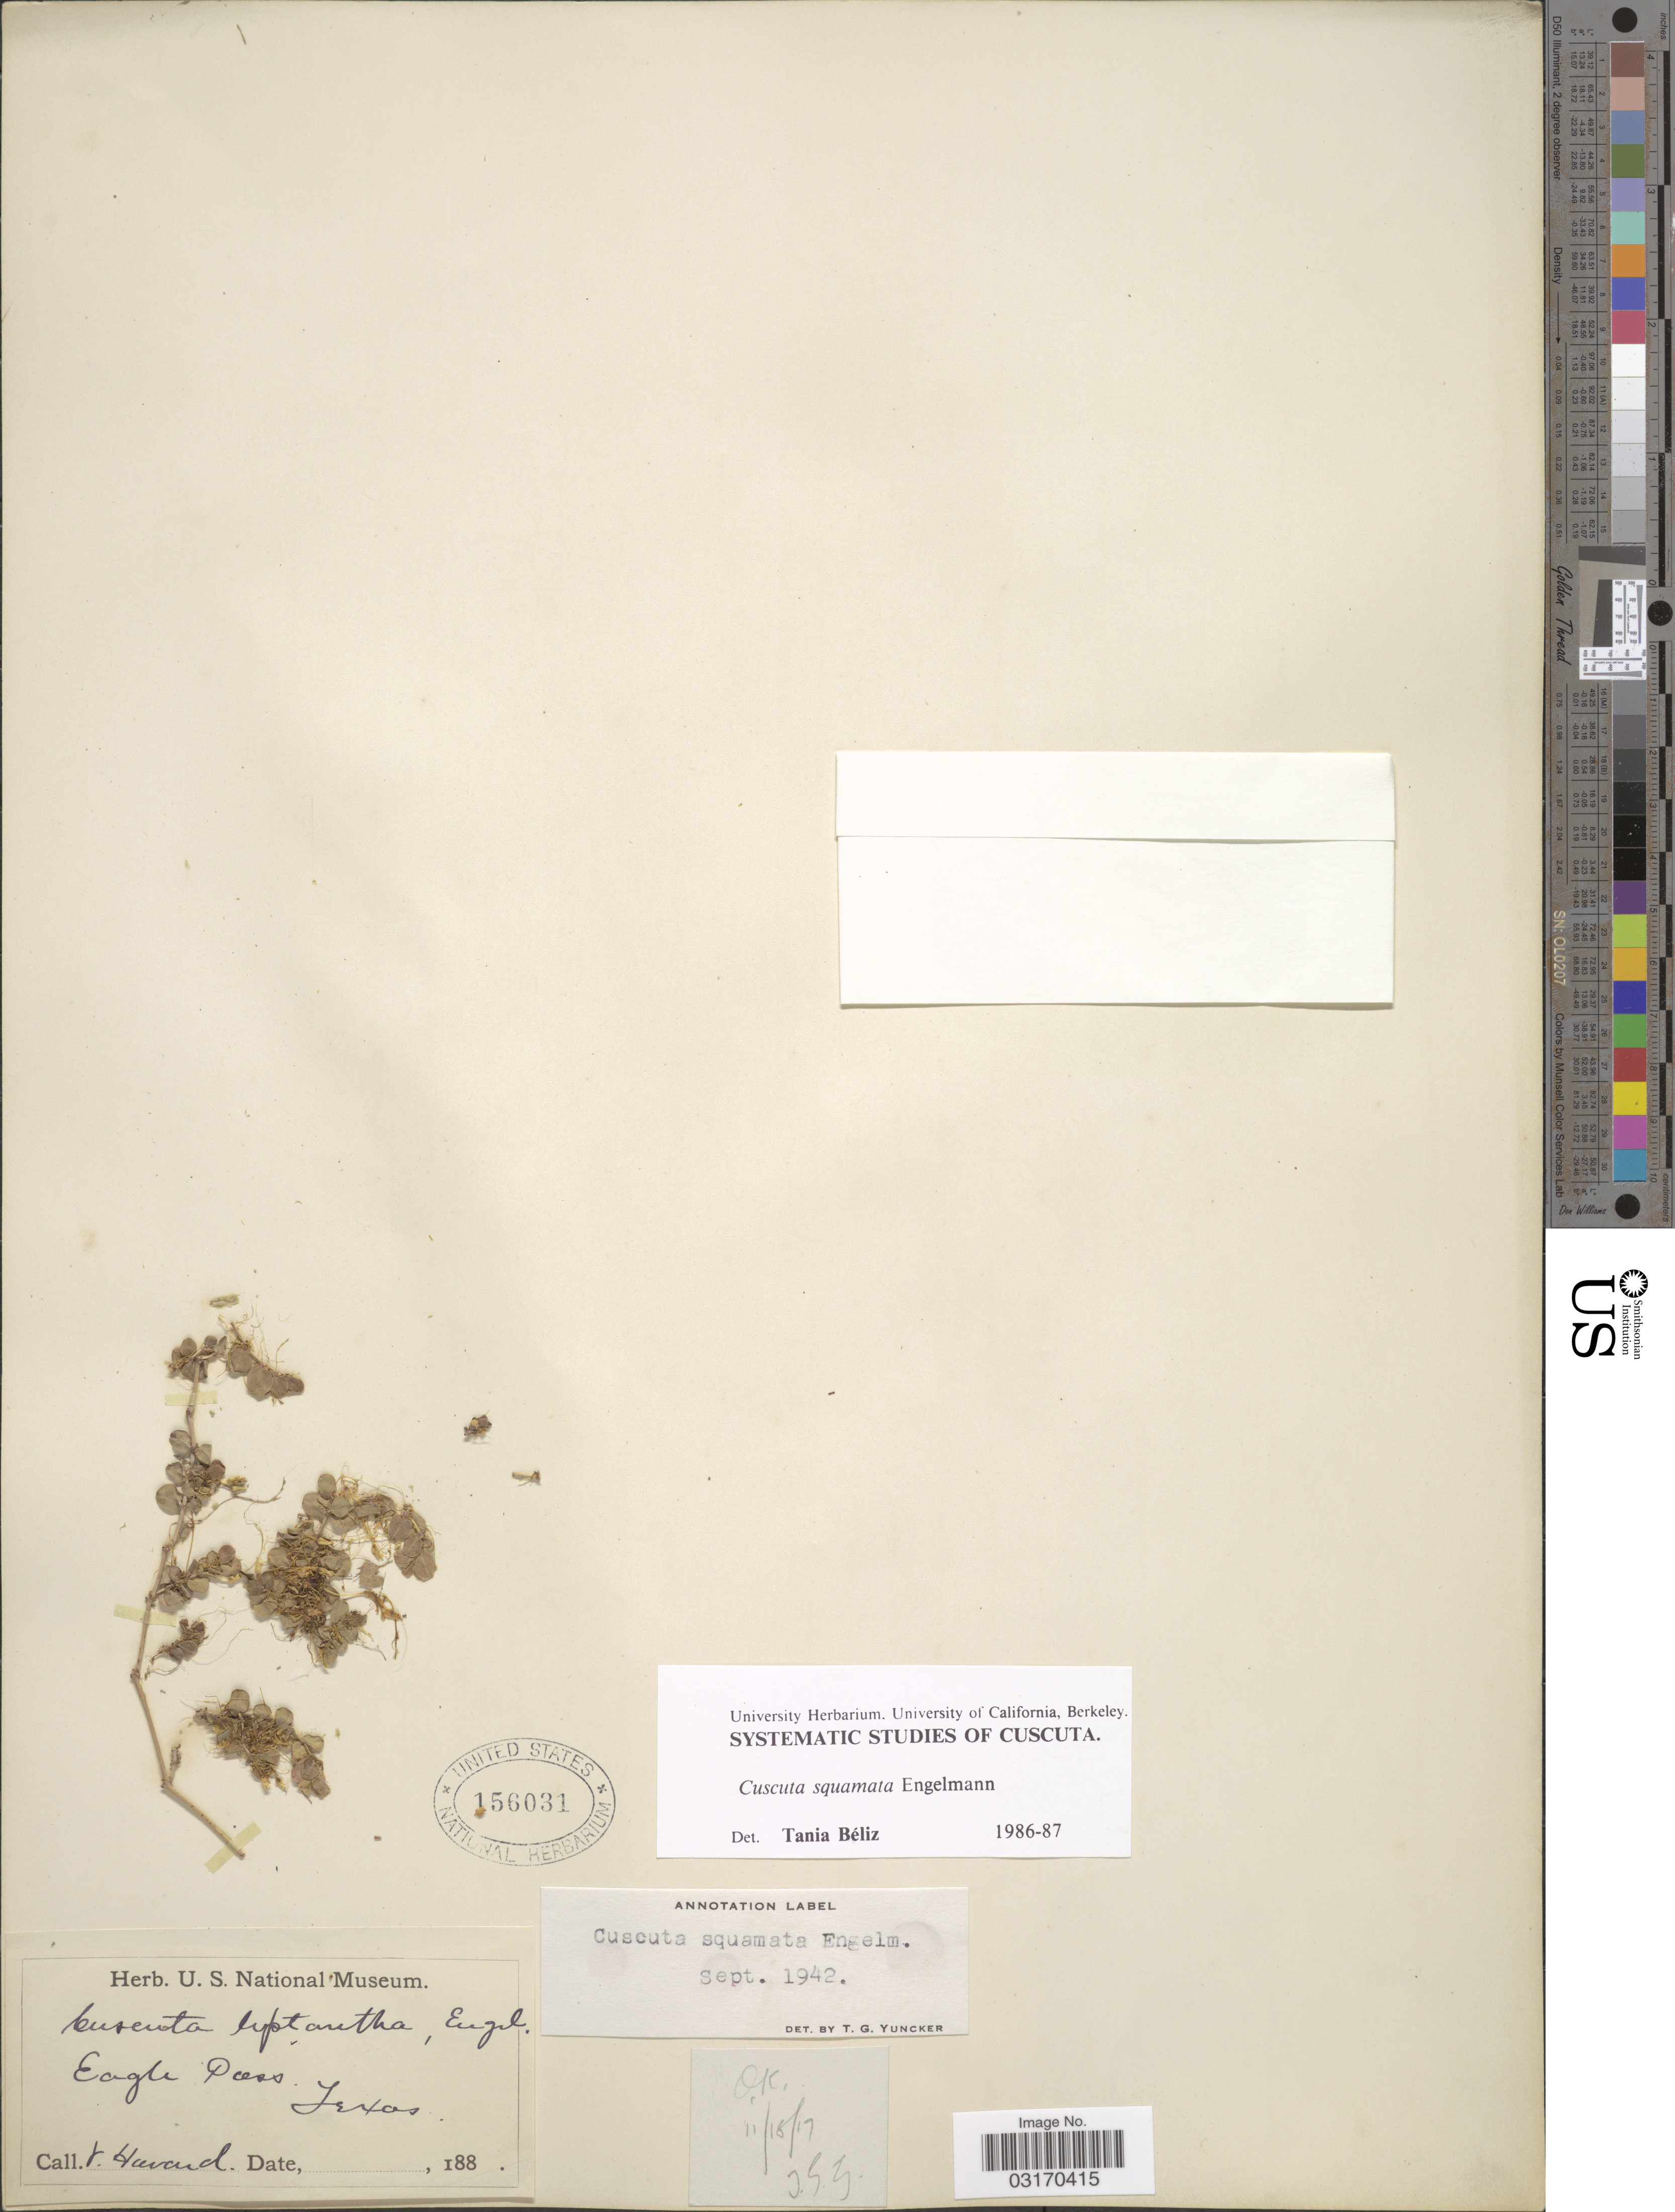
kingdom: Plantae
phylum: Tracheophyta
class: Magnoliopsida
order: Solanales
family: Convolvulaceae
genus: Cuscuta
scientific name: Cuscuta squamata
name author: Engelm.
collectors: V. Havard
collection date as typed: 188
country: United States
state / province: Texas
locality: Eagle Pass.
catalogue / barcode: US 156031